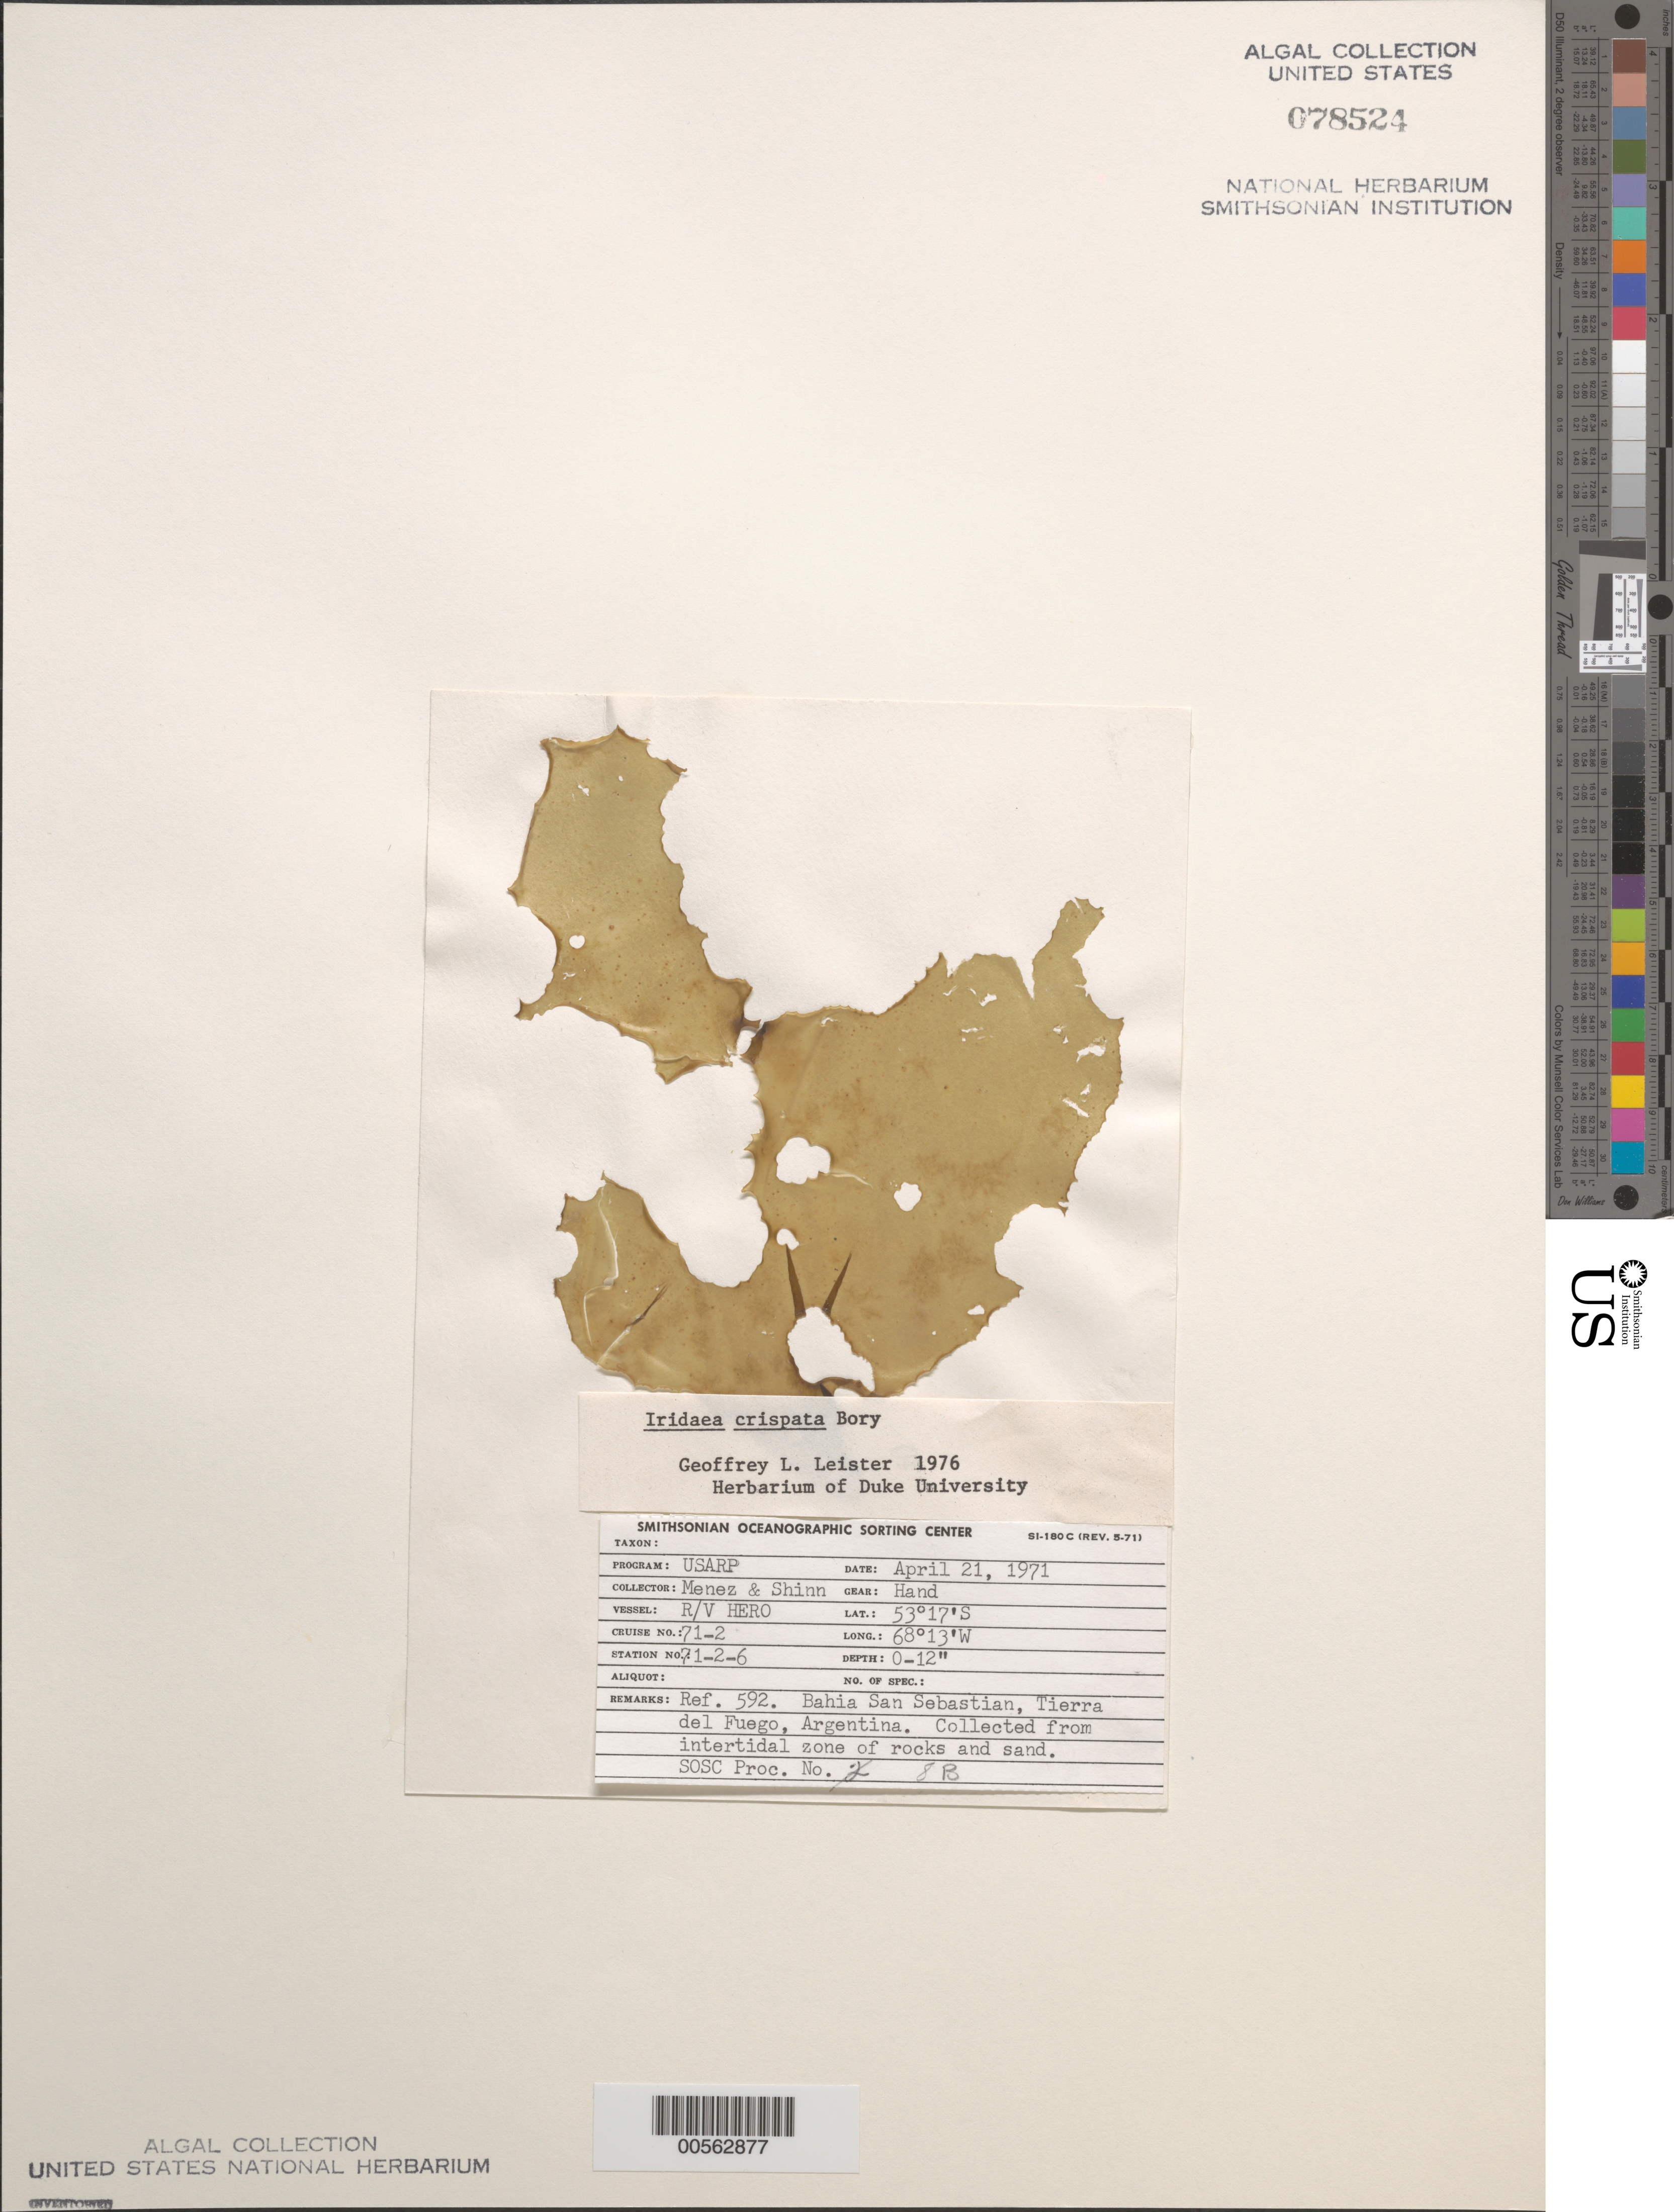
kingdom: Plantae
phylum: Rhodophyta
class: Florideophyceae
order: Gigartinales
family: Gigartinaceae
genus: Sarcothalia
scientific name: Sarcothalia crispata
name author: (Bory) Leister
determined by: Algae name updating Project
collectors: Meñez & -. Shinn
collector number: Station 71-2-6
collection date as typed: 21 Apr 1969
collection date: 1969-04-21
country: Argentina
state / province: Tierra del Fuego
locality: Bahia San Sebastian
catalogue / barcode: US 78524